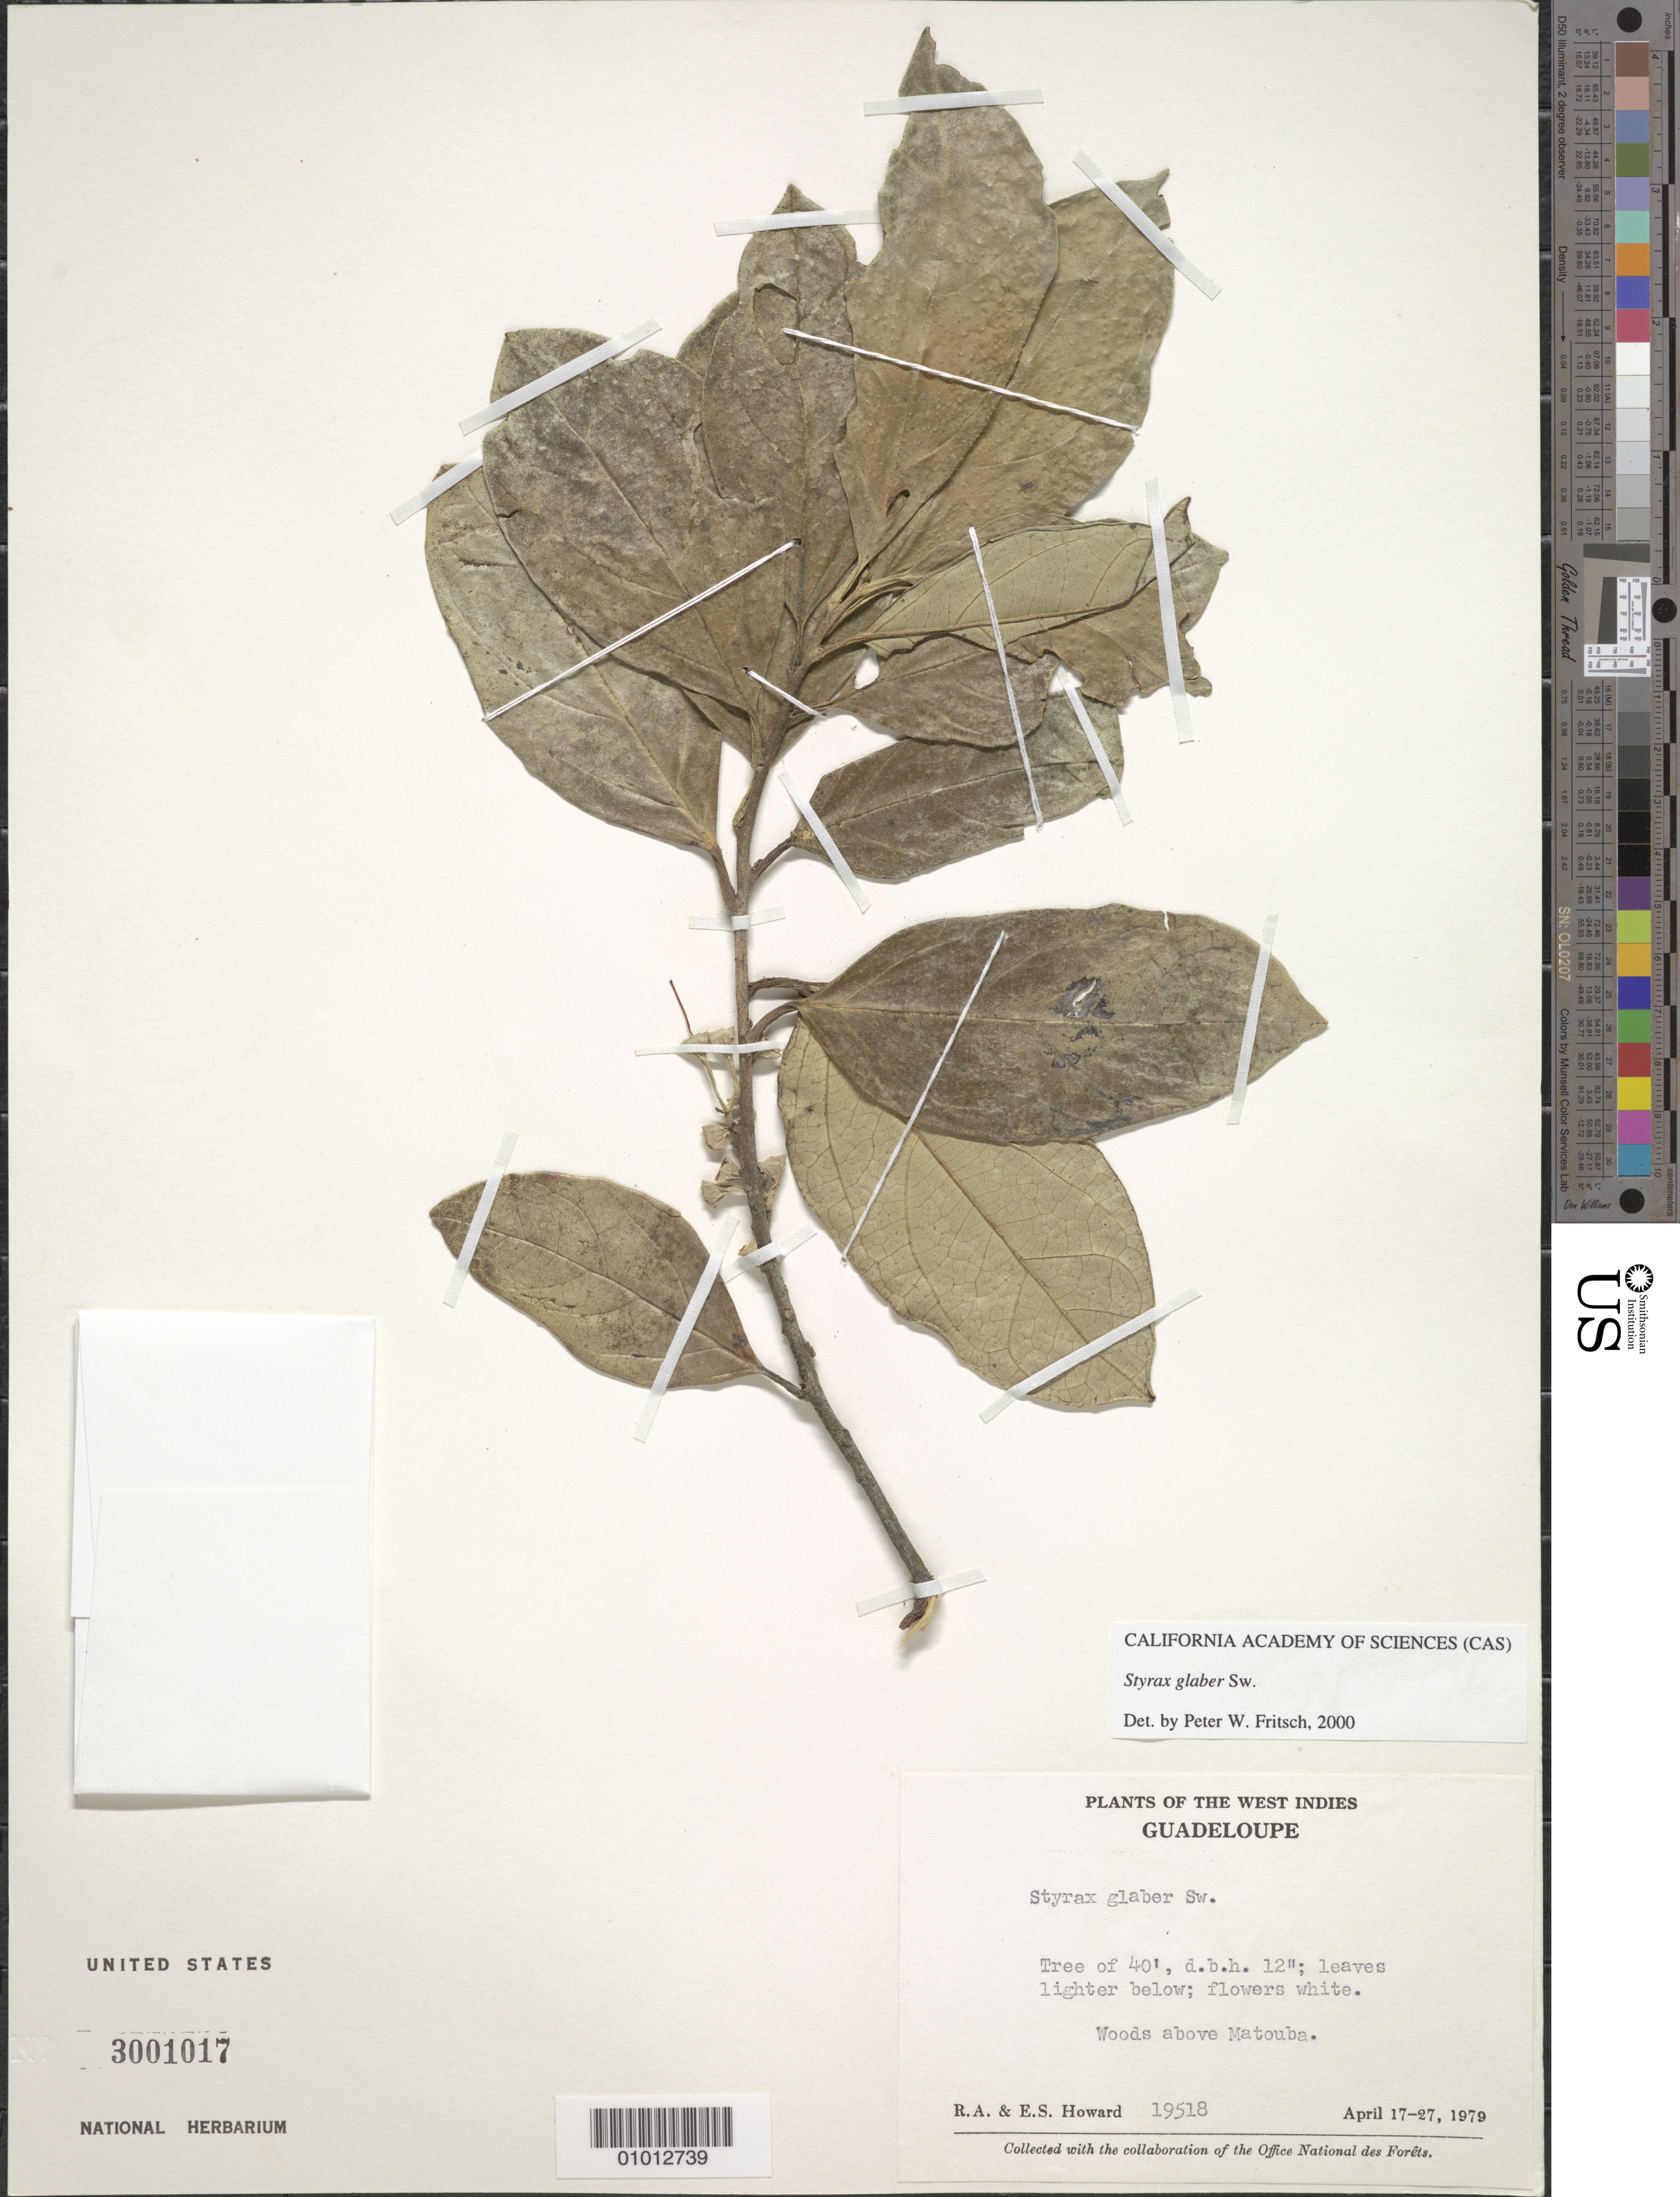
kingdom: Plantae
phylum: Tracheophyta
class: Magnoliopsida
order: Ericales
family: Styracaceae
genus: Styrax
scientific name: Styrax glaber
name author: Sw.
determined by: Fritsch, Peter W.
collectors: R. A. Howard & E. S. Howard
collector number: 19518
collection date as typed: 17 Apr 1979 to 27 Apr 1979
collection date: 1979-04-17/1979-04-27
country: Guadeloupe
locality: Matouba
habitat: Woods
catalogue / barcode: US 3001017